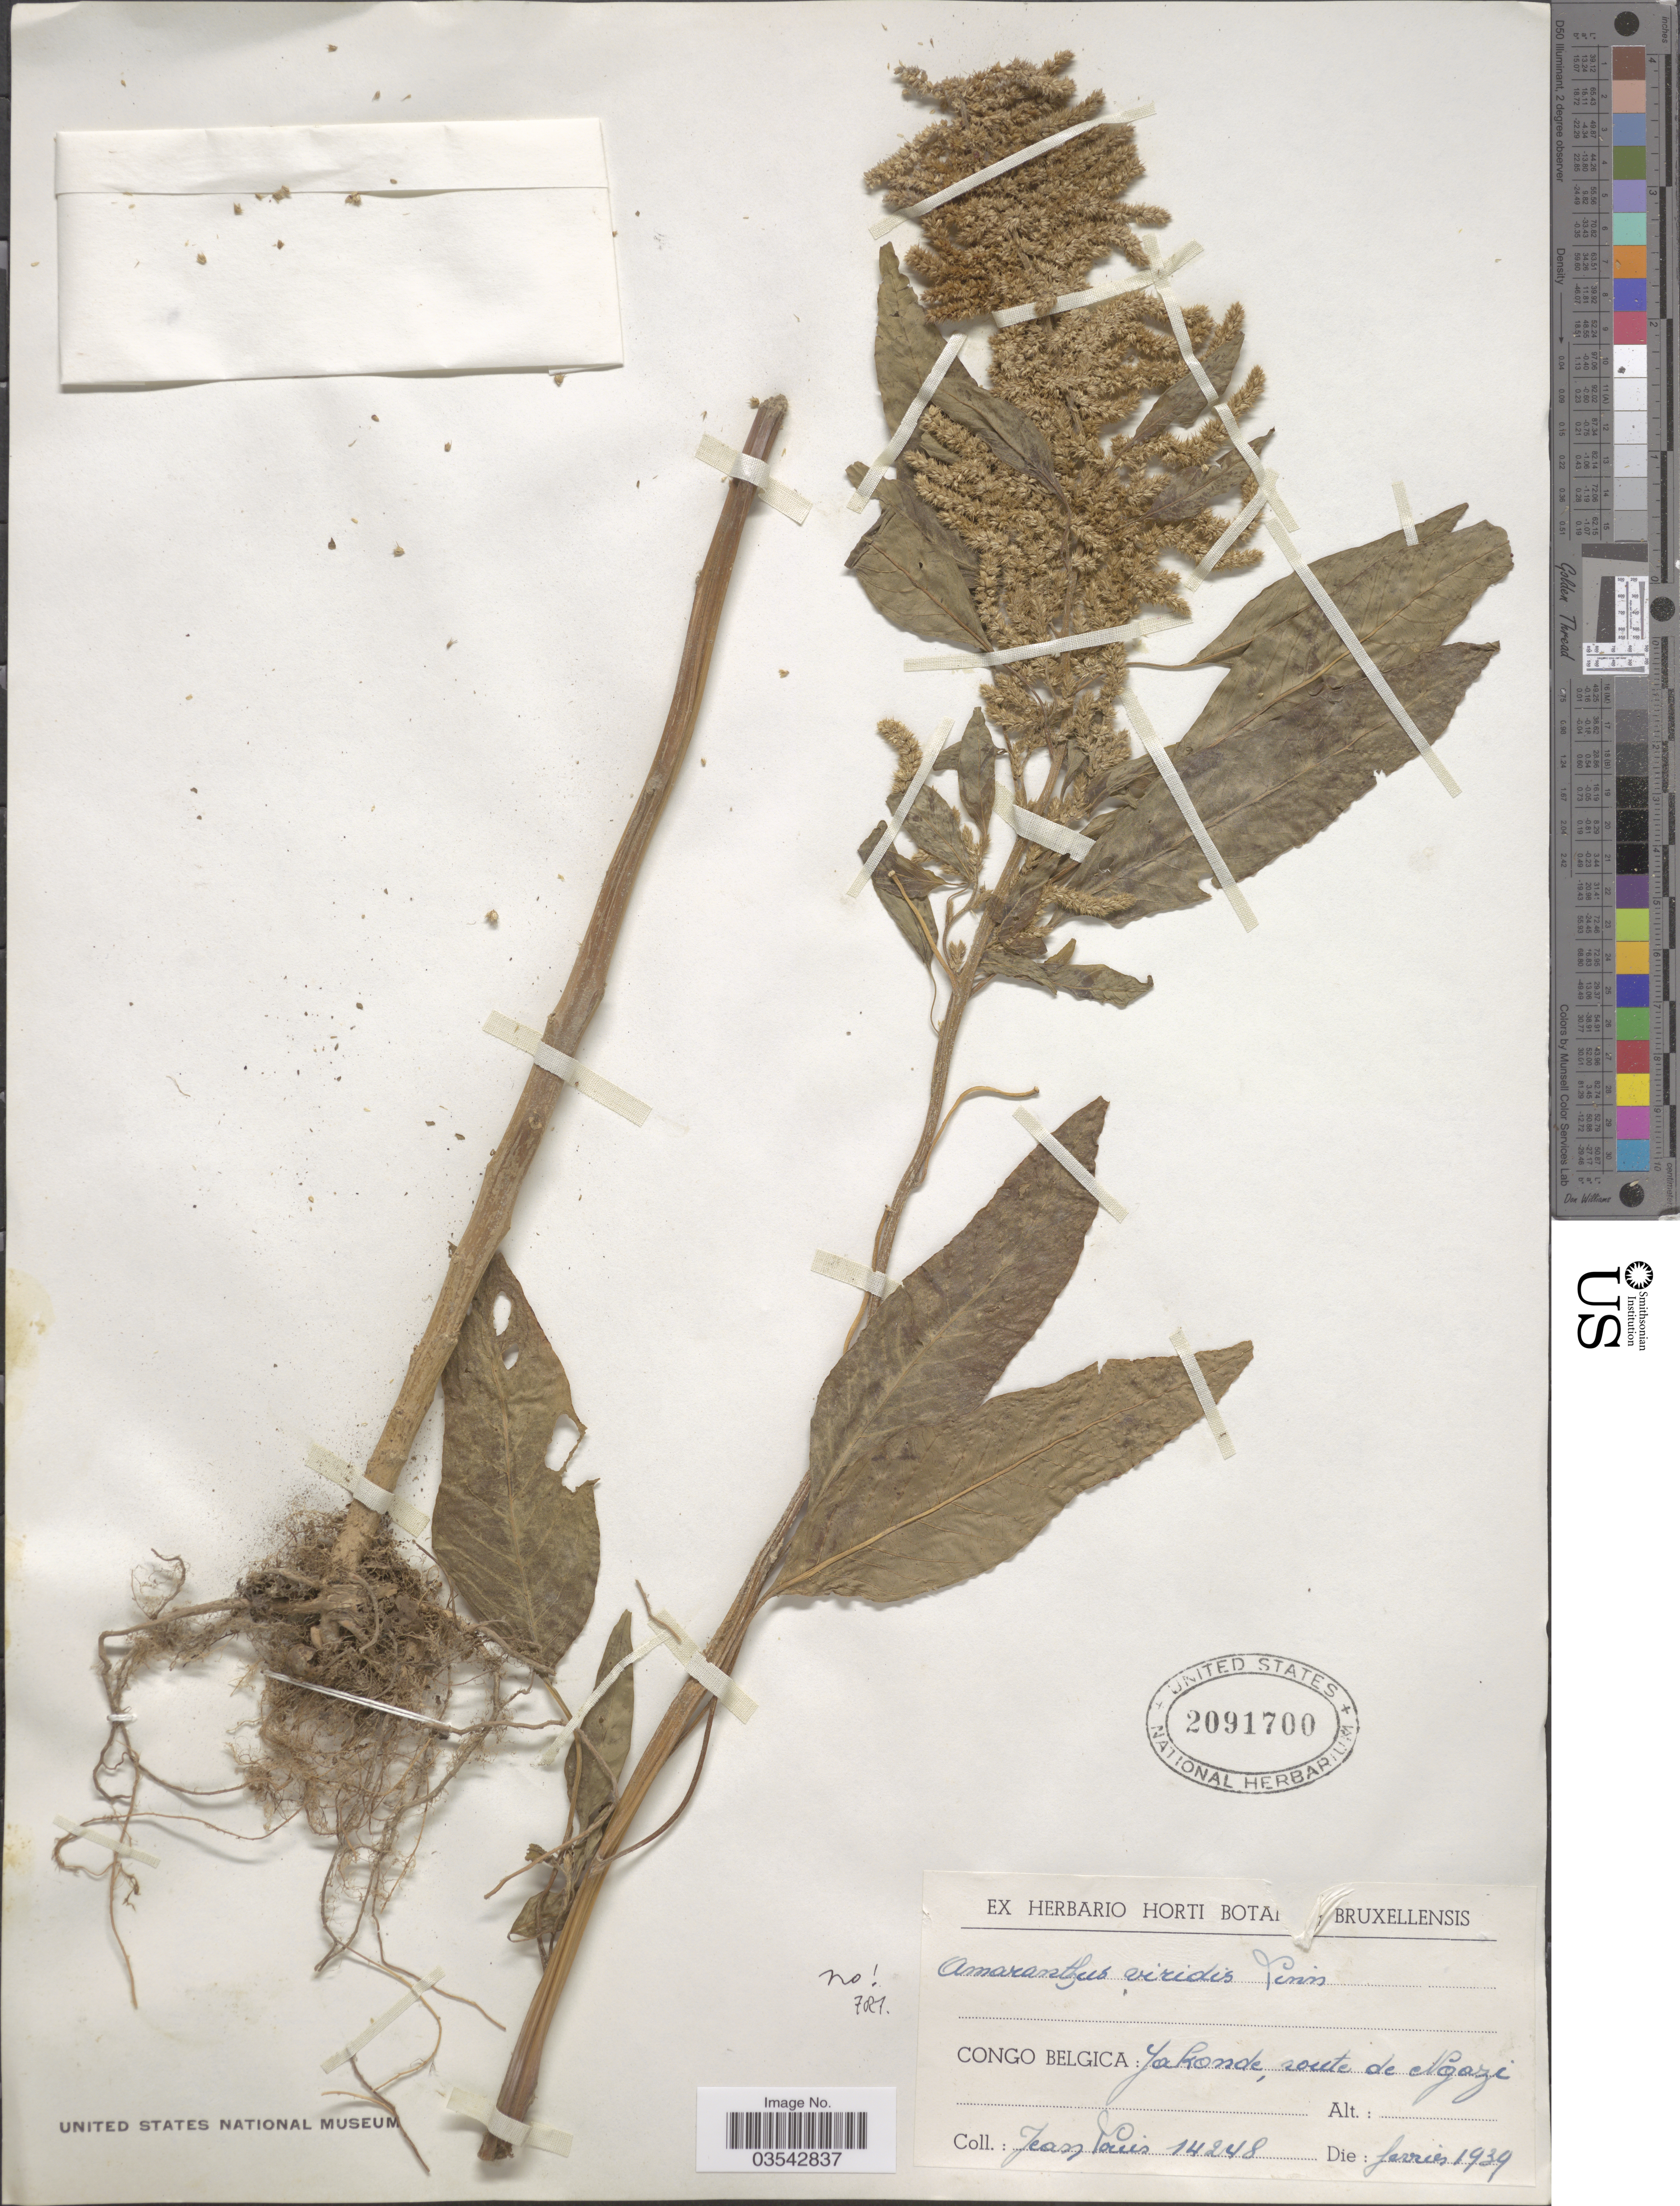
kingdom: Plantae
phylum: Tracheophyta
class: Magnoliopsida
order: Caryophyllales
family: Amaranthaceae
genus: Amaranthus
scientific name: Amaranthus sp.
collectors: J. Louis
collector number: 14248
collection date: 1939-01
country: Congo, Democratic Republic of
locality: Congo Belgica: Yakonde, route de Ngazi.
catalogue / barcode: US 2091700